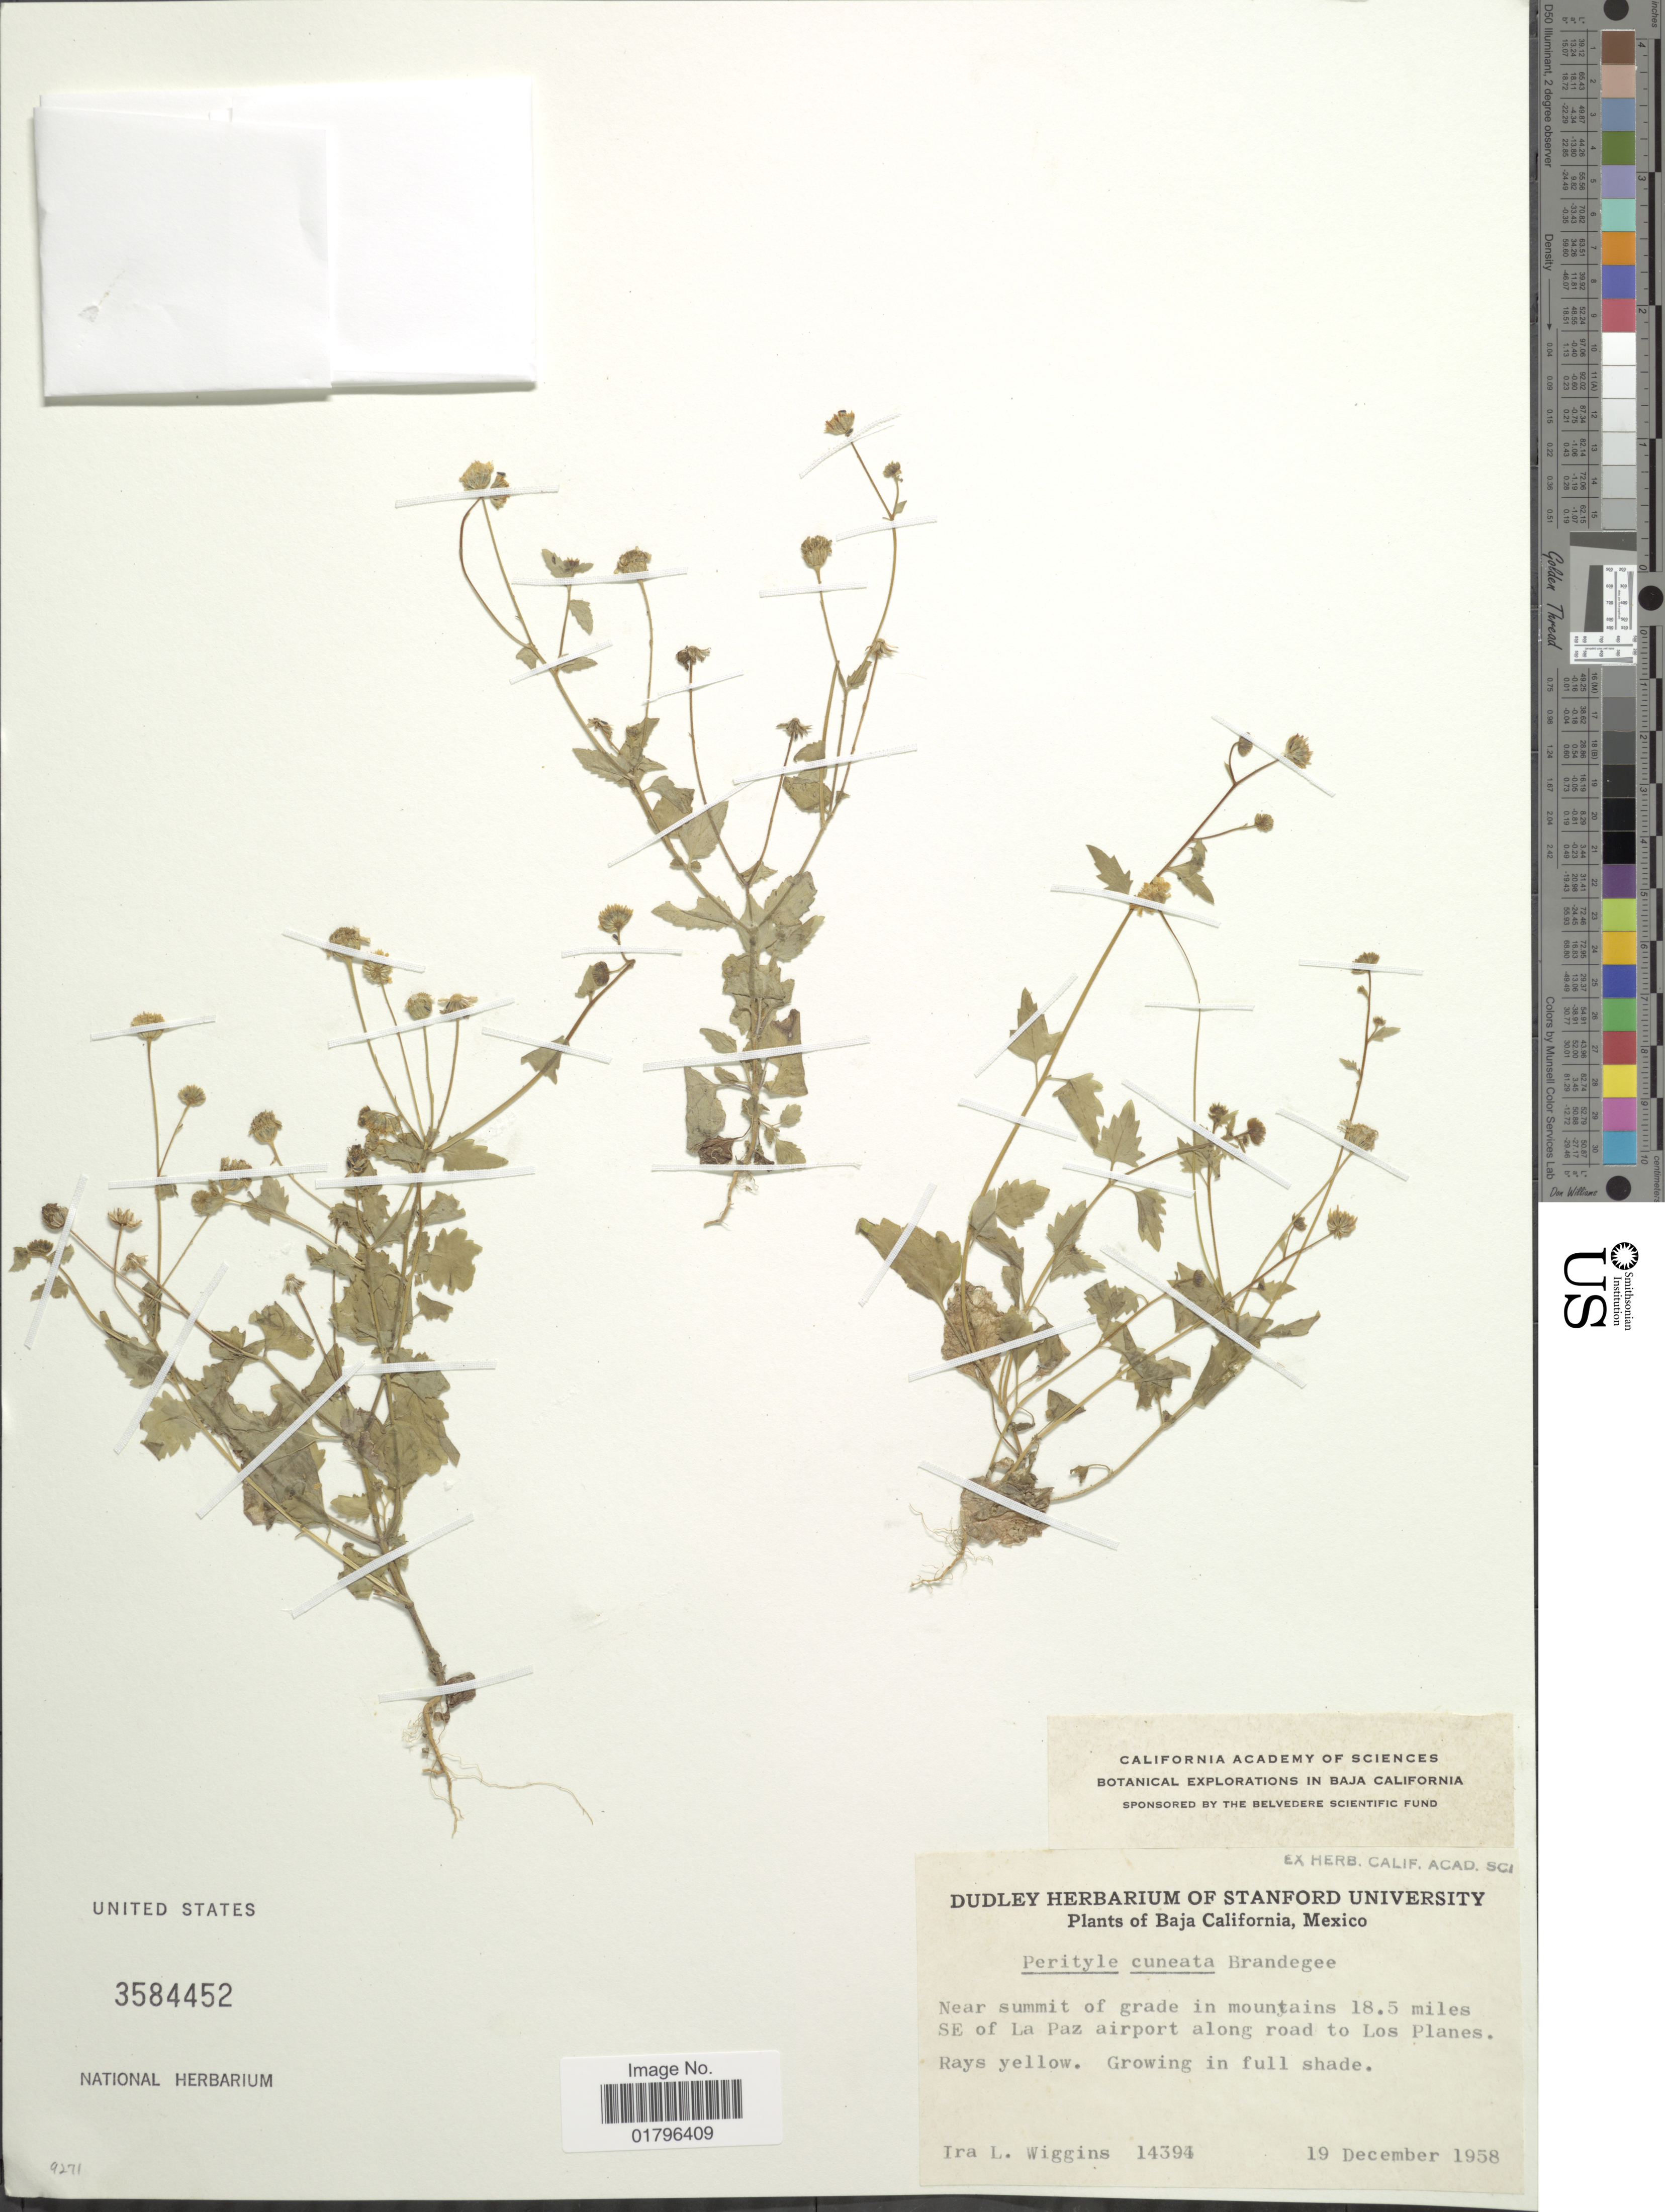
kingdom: Plantae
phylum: Tracheophyta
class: Magnoliopsida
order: Asterales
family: Asteraceae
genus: Perityle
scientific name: Perityle cuneata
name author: Brandegee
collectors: I. L. Wiggins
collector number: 14394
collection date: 1958-12-19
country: Mexico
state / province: Baja California Sur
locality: Near summit of grade in mountains 18.5 miles SE of La Paz airport along road to Los Planes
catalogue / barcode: US 3584452